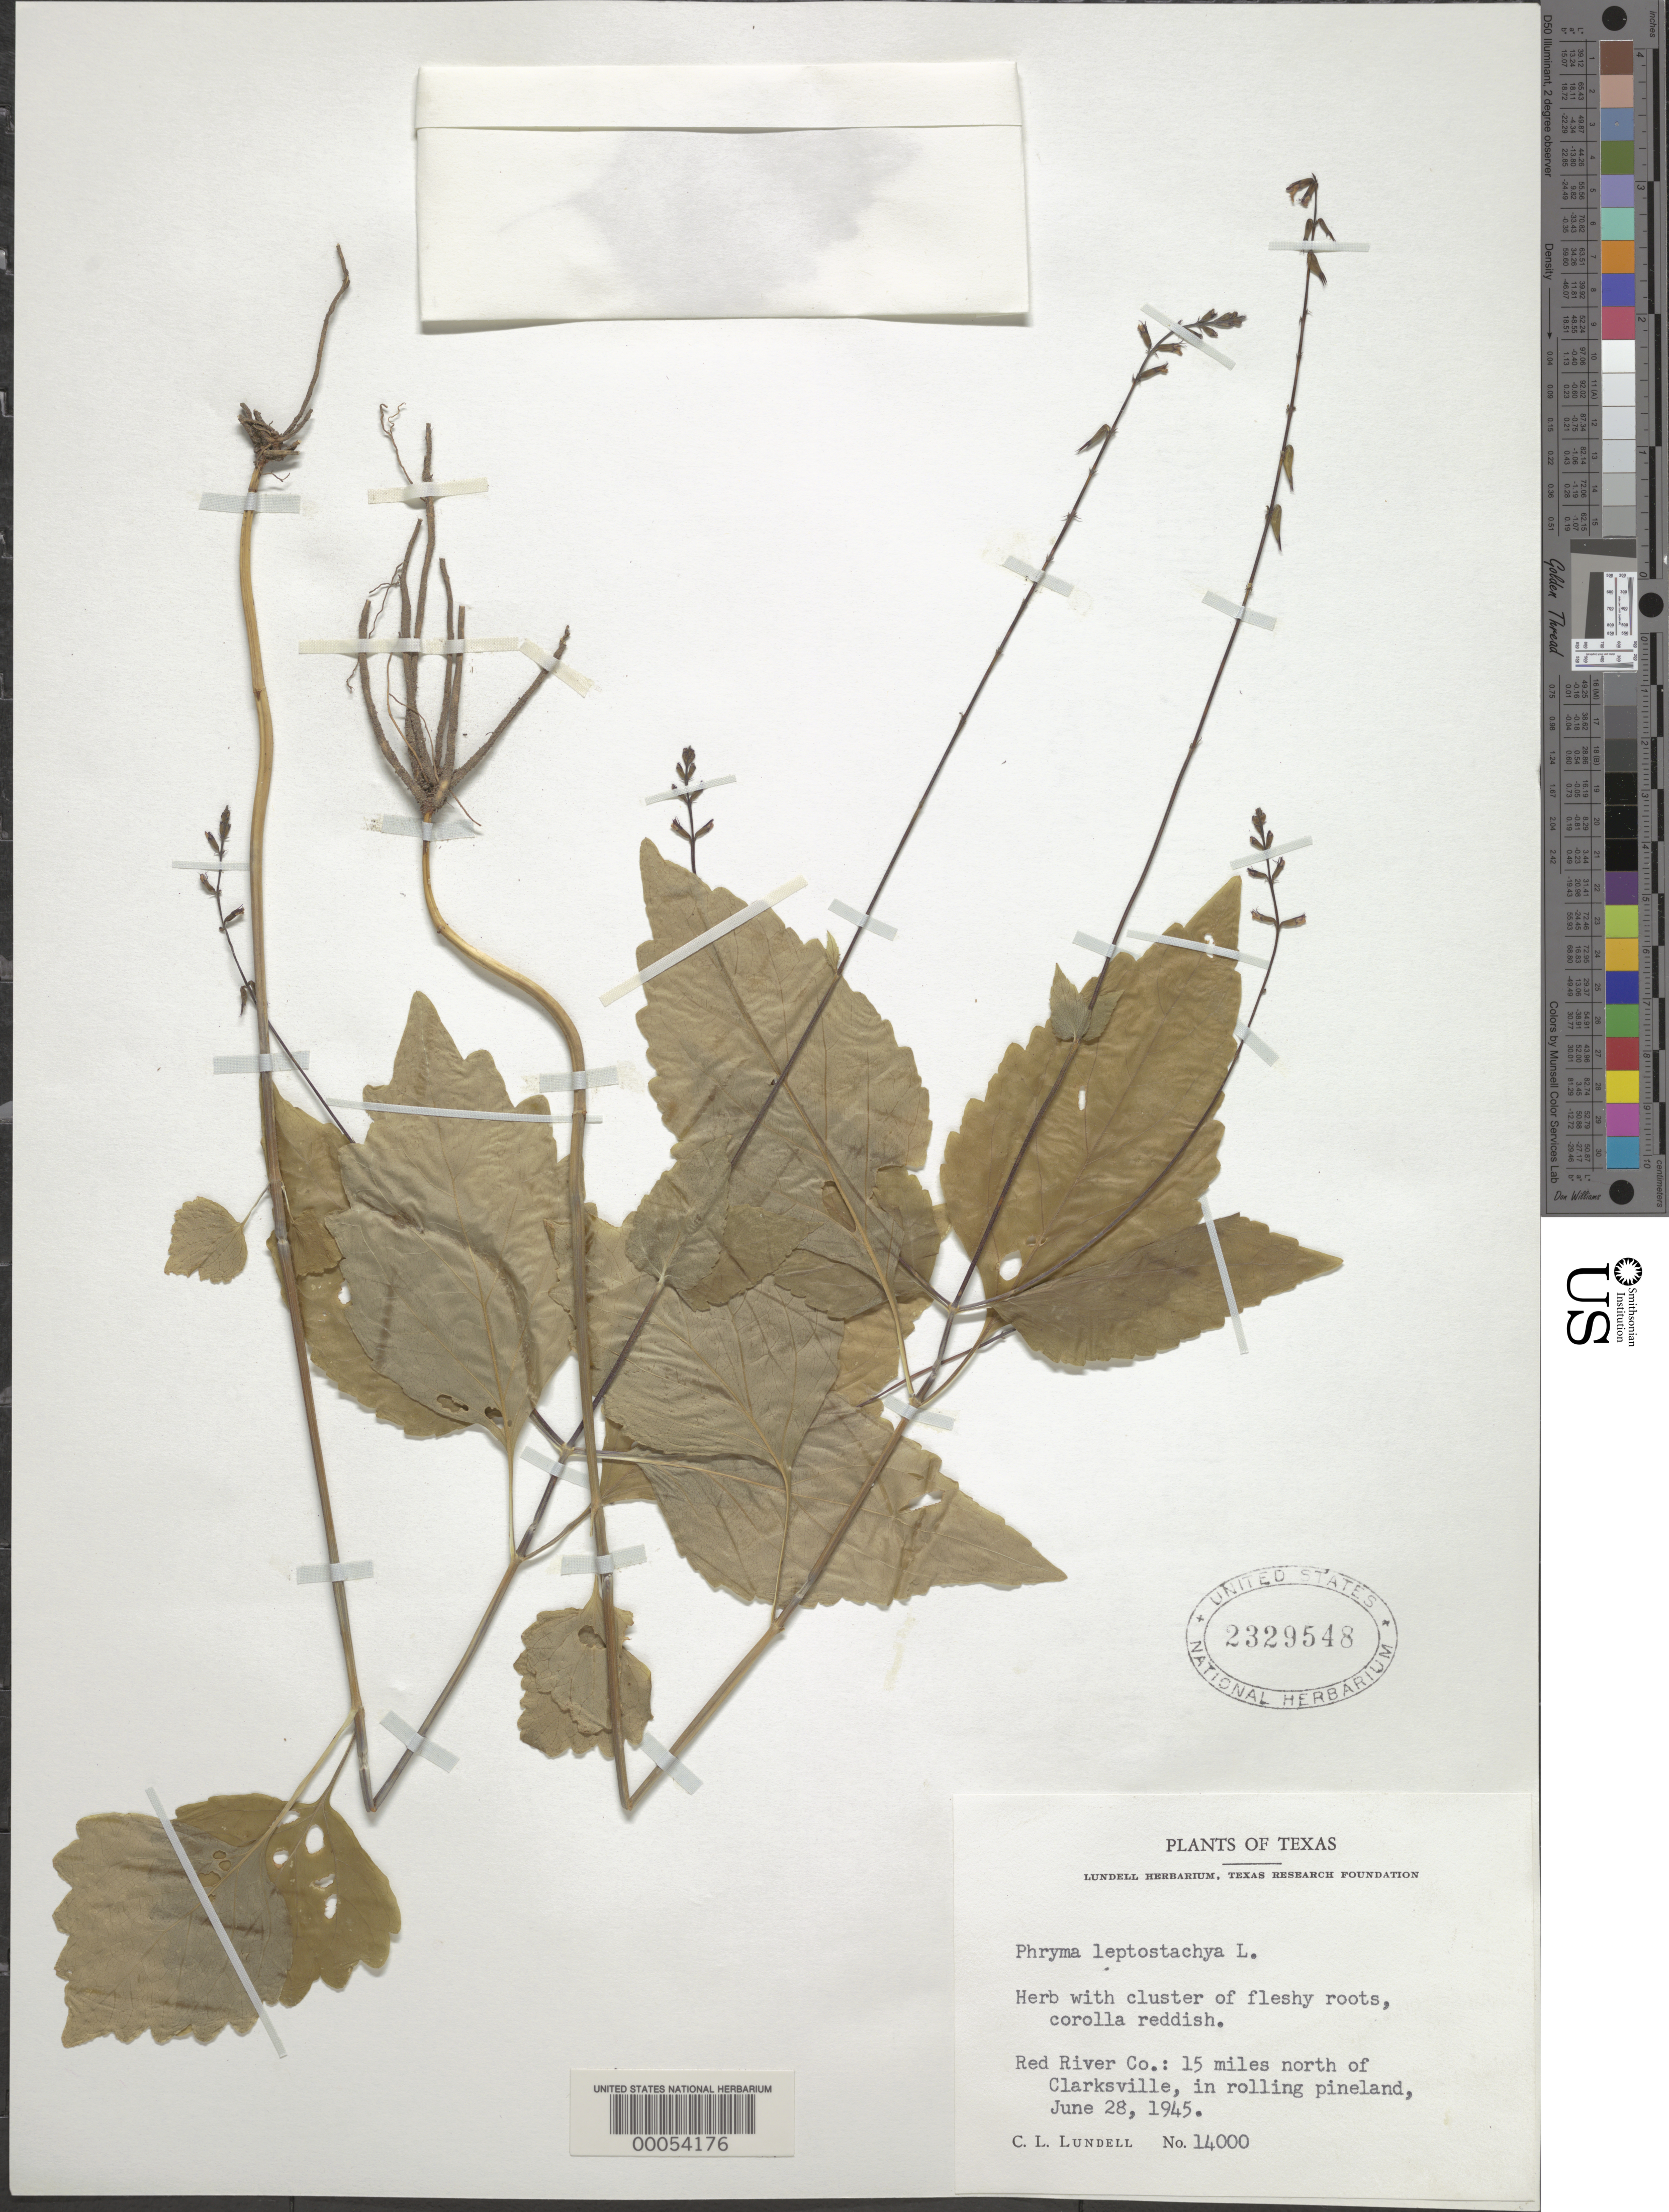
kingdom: Plantae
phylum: Tracheophyta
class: Magnoliopsida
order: Lamiales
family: Phrymaceae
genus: Phryma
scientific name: Phryma leptostachya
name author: L.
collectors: C. L. Lundell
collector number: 14000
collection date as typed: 28 Jun 1945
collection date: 1945-06-28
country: United States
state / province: Texas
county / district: Red River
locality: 15 mi. n of clarksville, in rolling pineland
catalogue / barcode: US 2329548